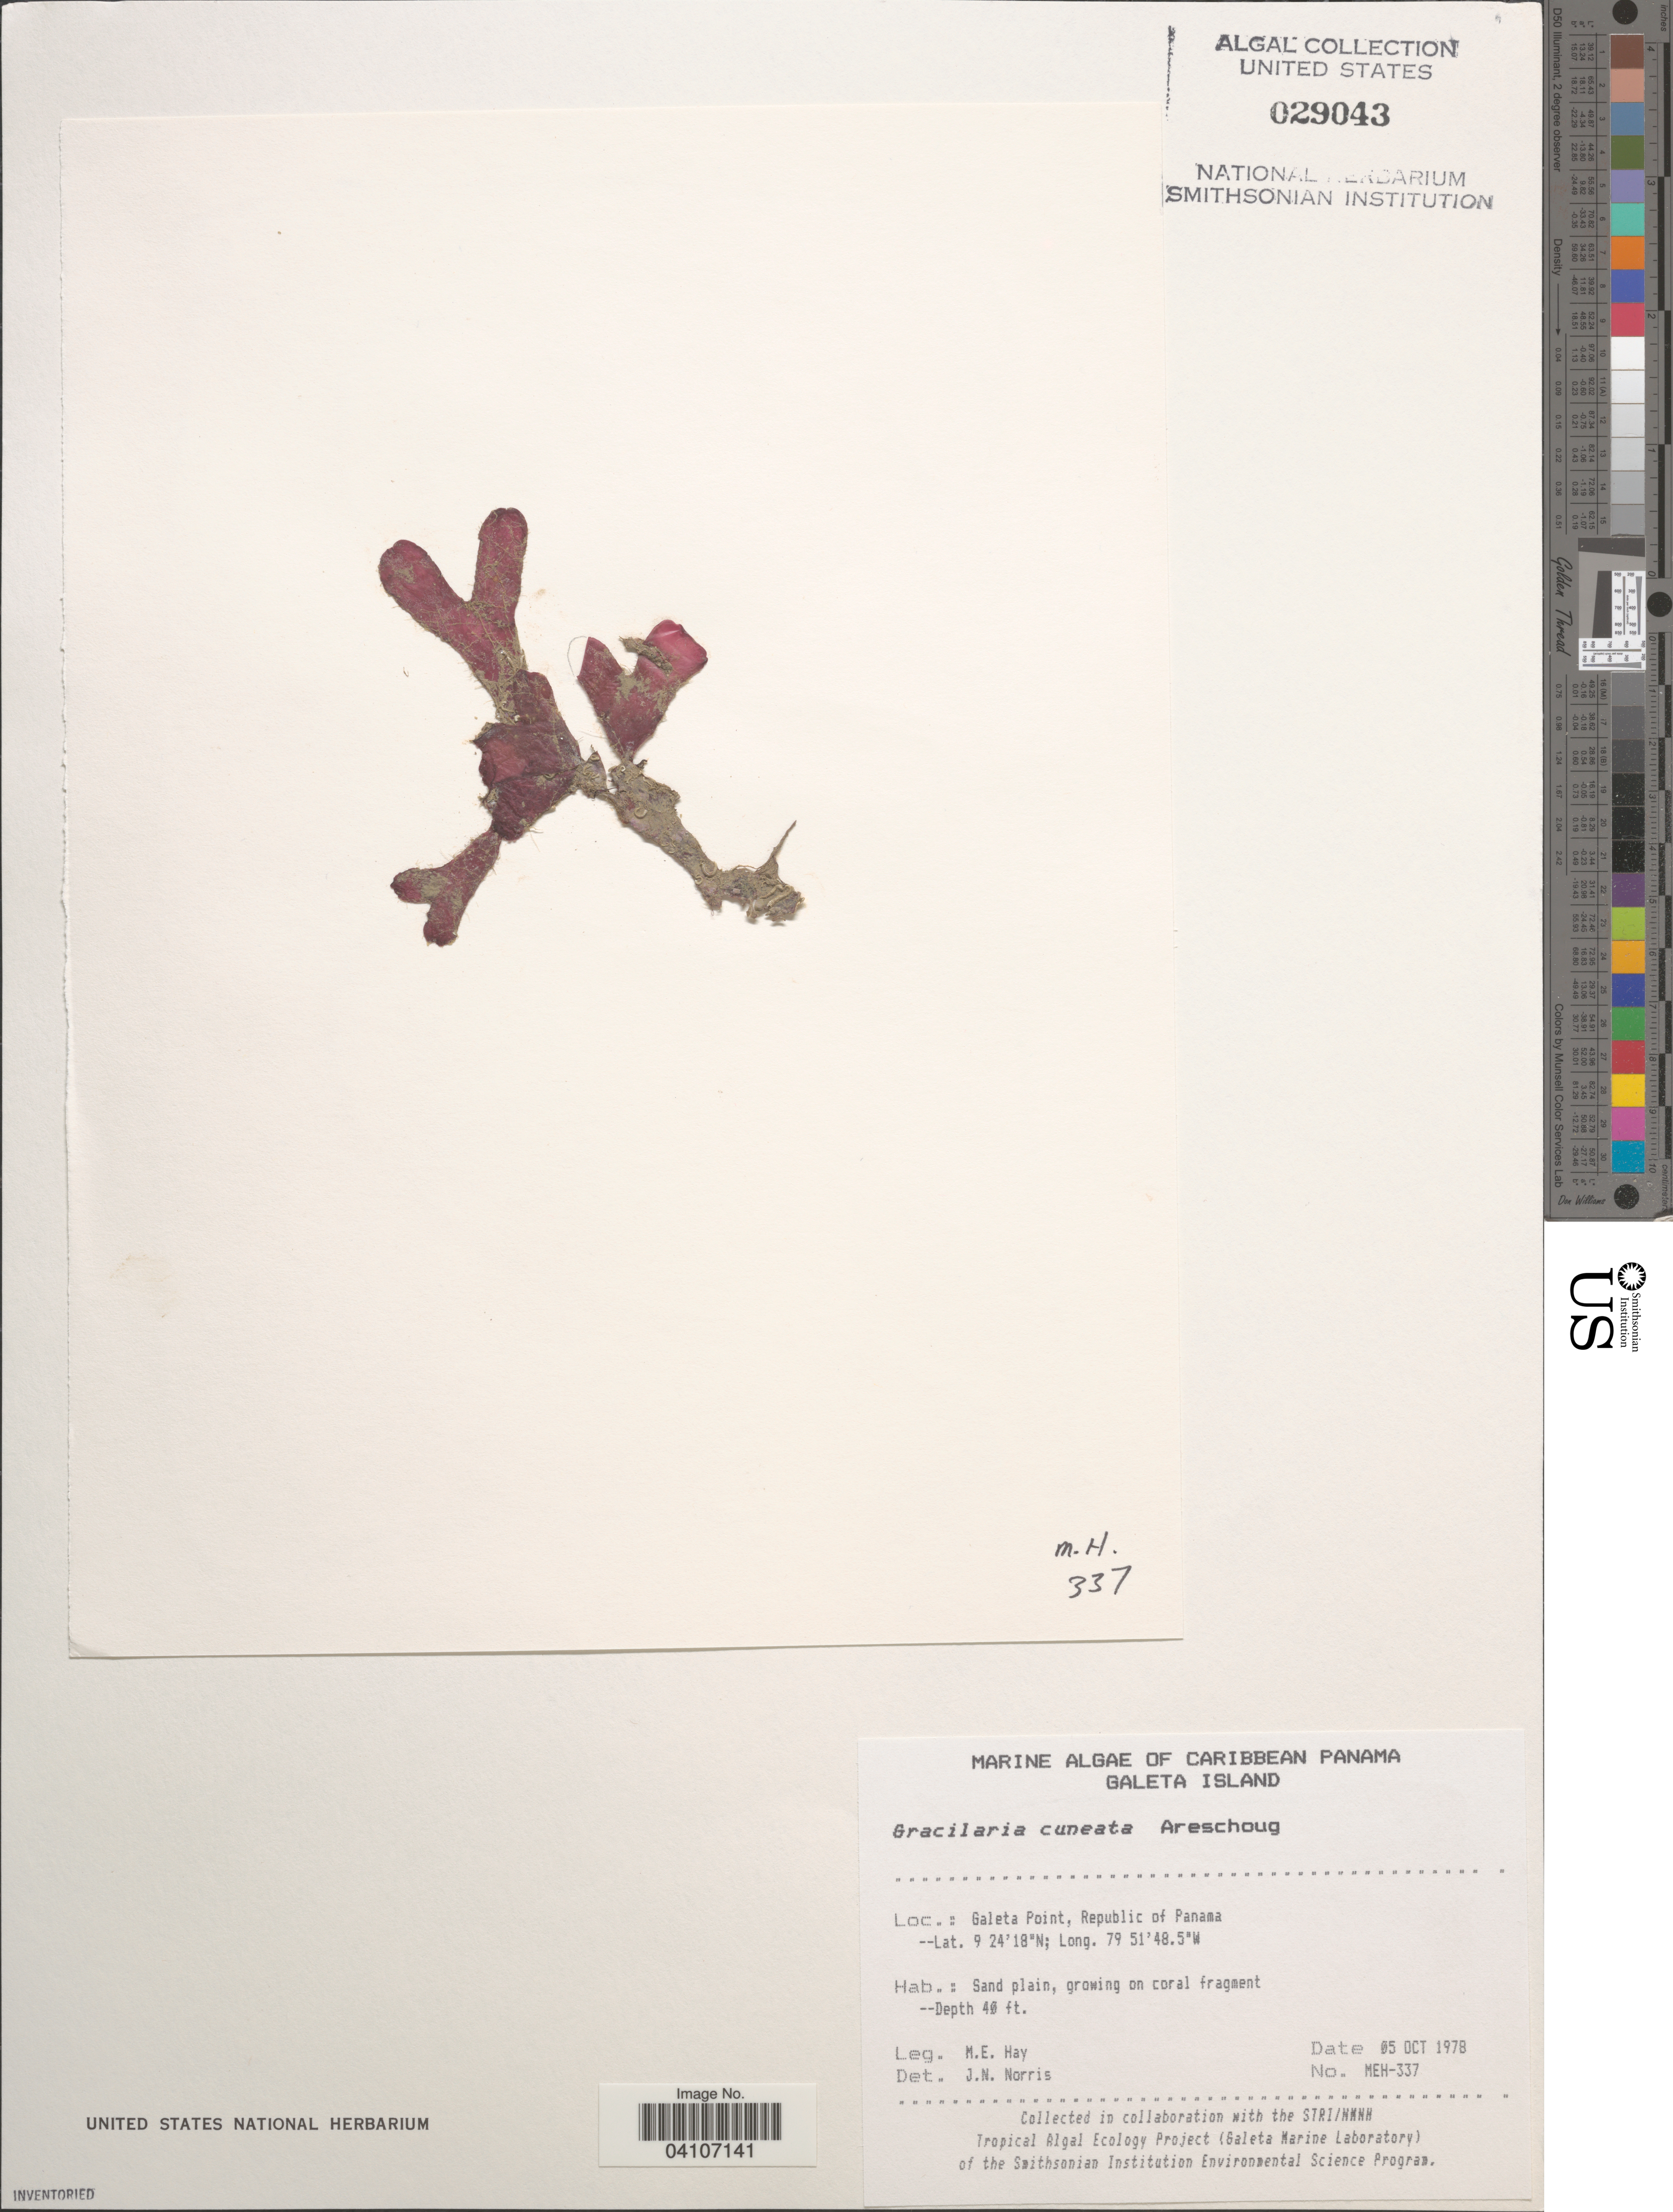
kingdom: Plantae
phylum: Rhodophyta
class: Florideophyceae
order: Gracilariales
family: Gracilariaceae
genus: Gracilaria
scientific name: Gracilaria cuneata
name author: Aresch.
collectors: M. E. Hay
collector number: MEH-337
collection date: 1978-10-05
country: Panama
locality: Caribbean Panama. Galeta Island. Galeta Point, Republic of Panama.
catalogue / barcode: US 29043